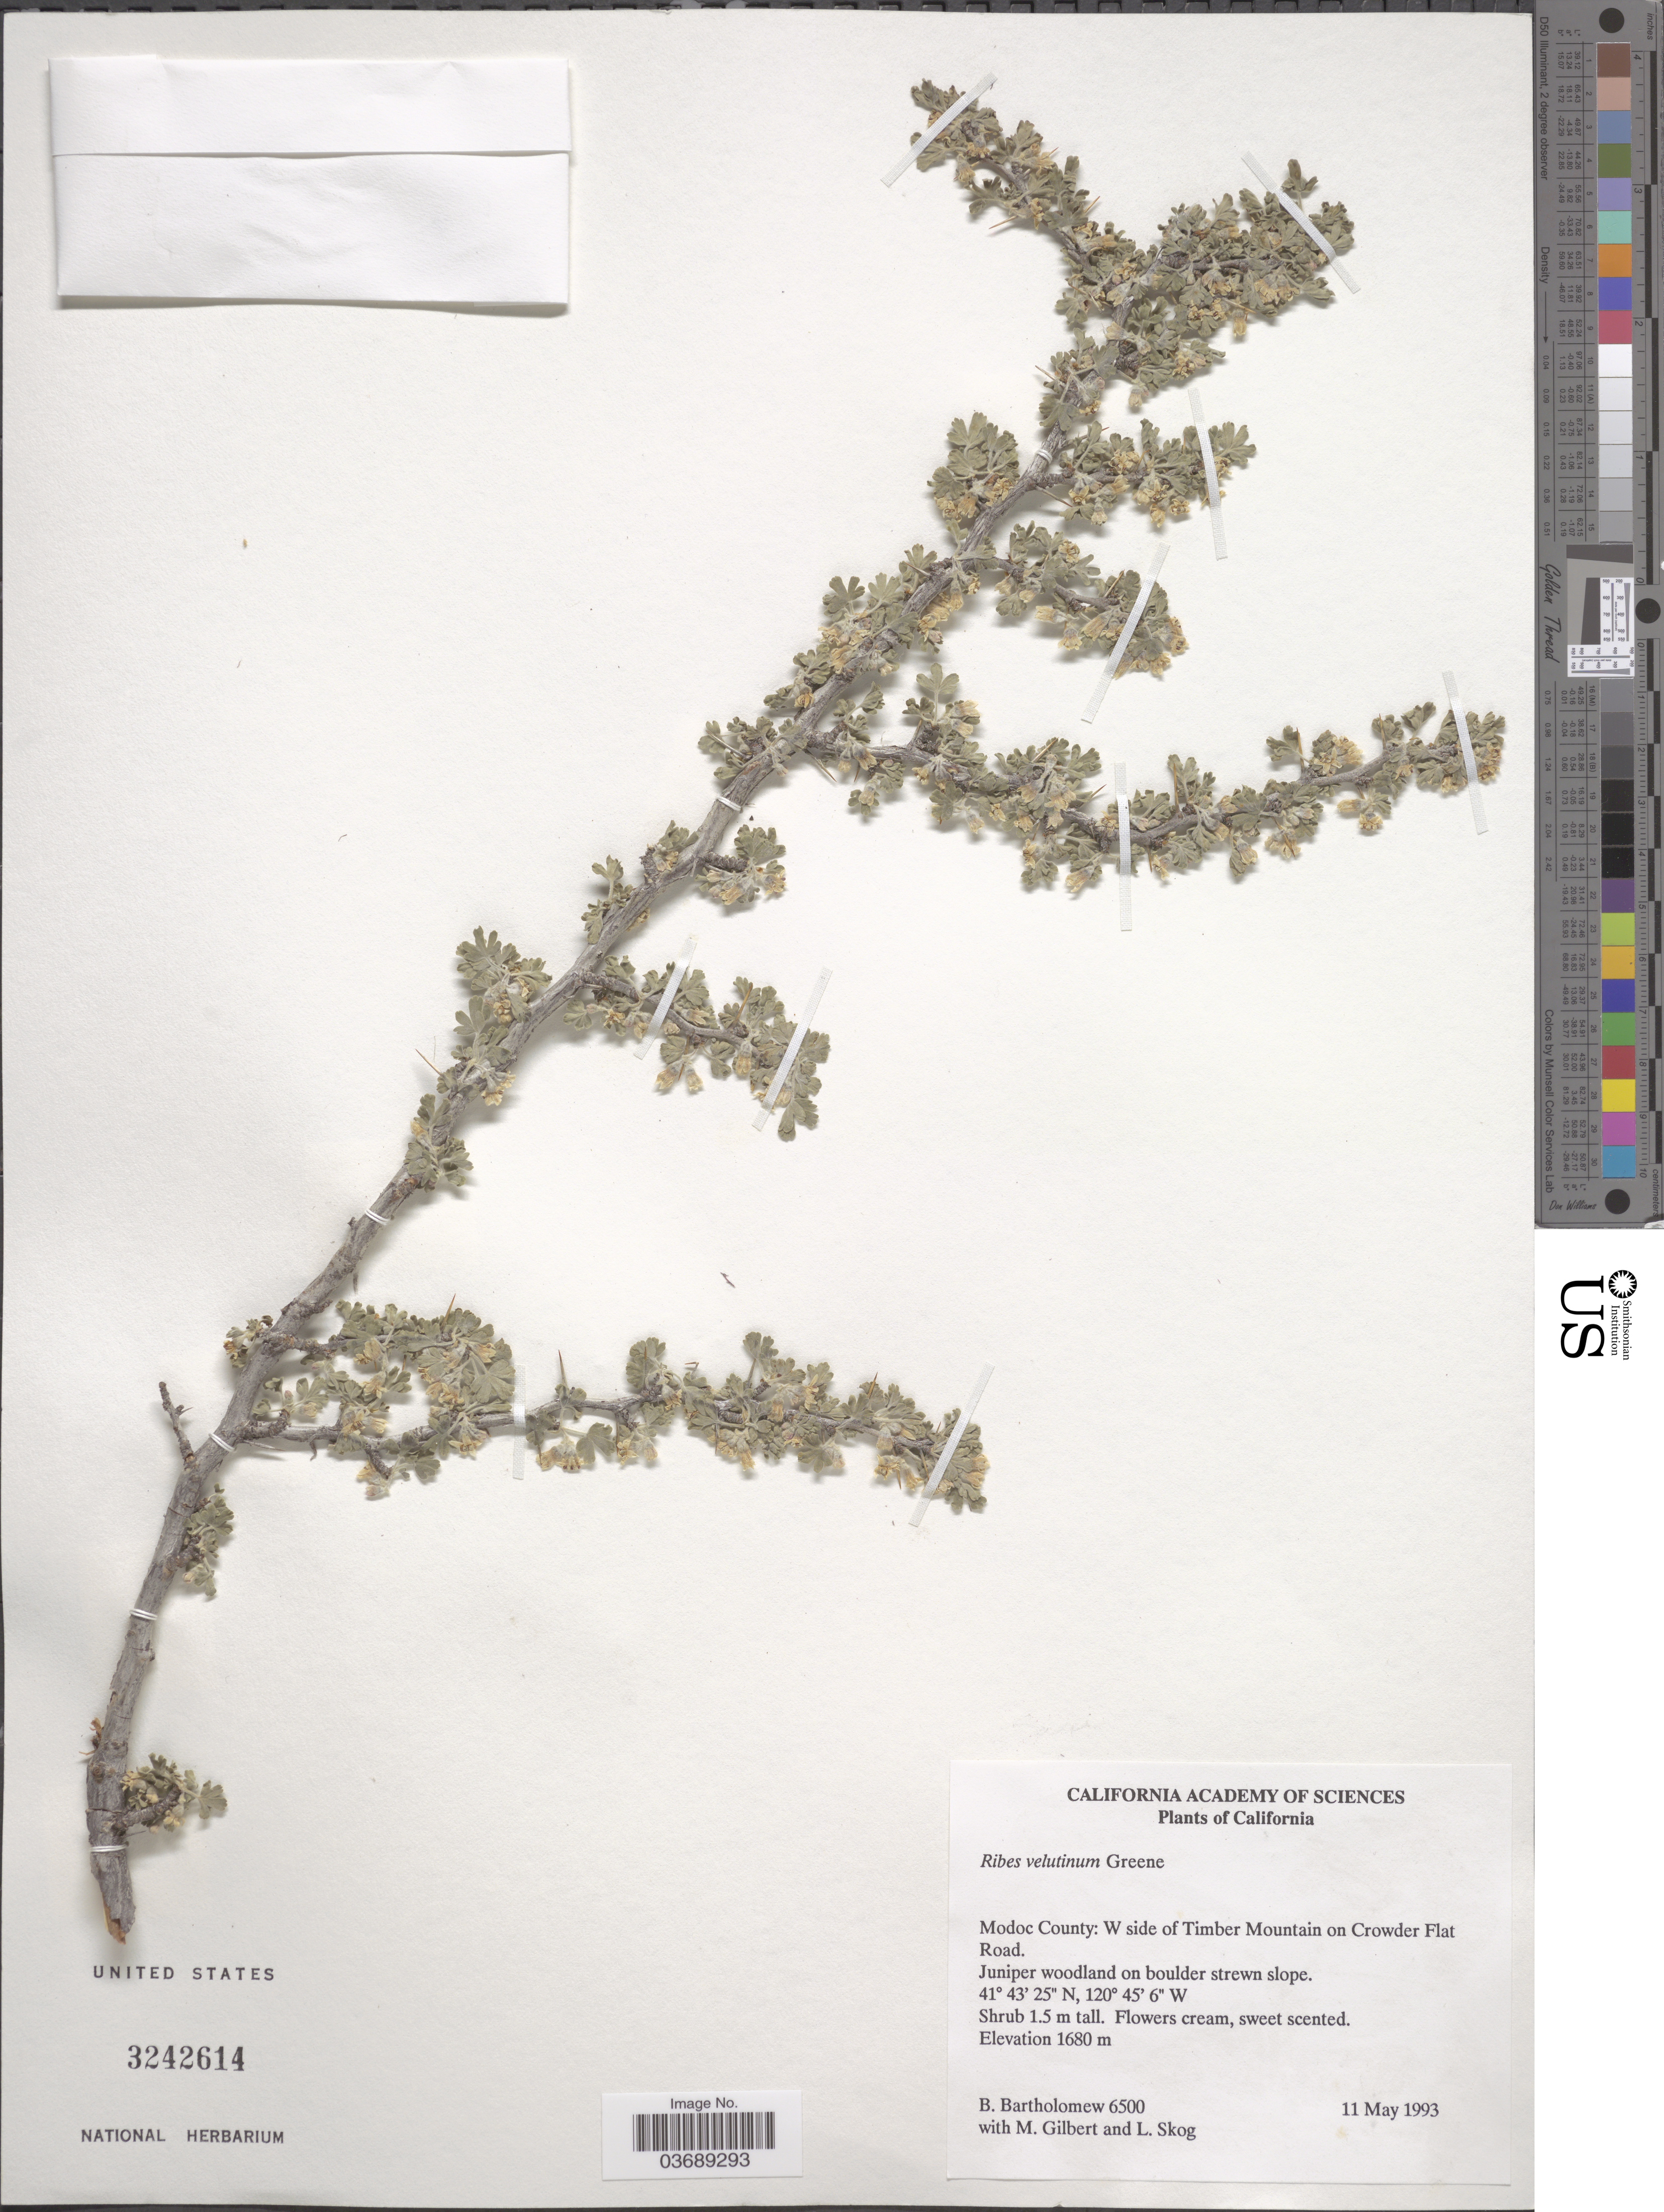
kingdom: Plantae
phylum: Tracheophyta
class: Magnoliopsida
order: Saxifragales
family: Grossulariaceae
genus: Ribes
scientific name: Ribes velutinum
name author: Greene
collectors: B. Bartholomew, M. Gilbert & L. E. Skog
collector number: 6500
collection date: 1993-05-11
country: United States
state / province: California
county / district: Modoc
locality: Modoc County: W side of Timber Mountain on Crowder Flat Road.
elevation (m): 1680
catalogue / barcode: US 3242614